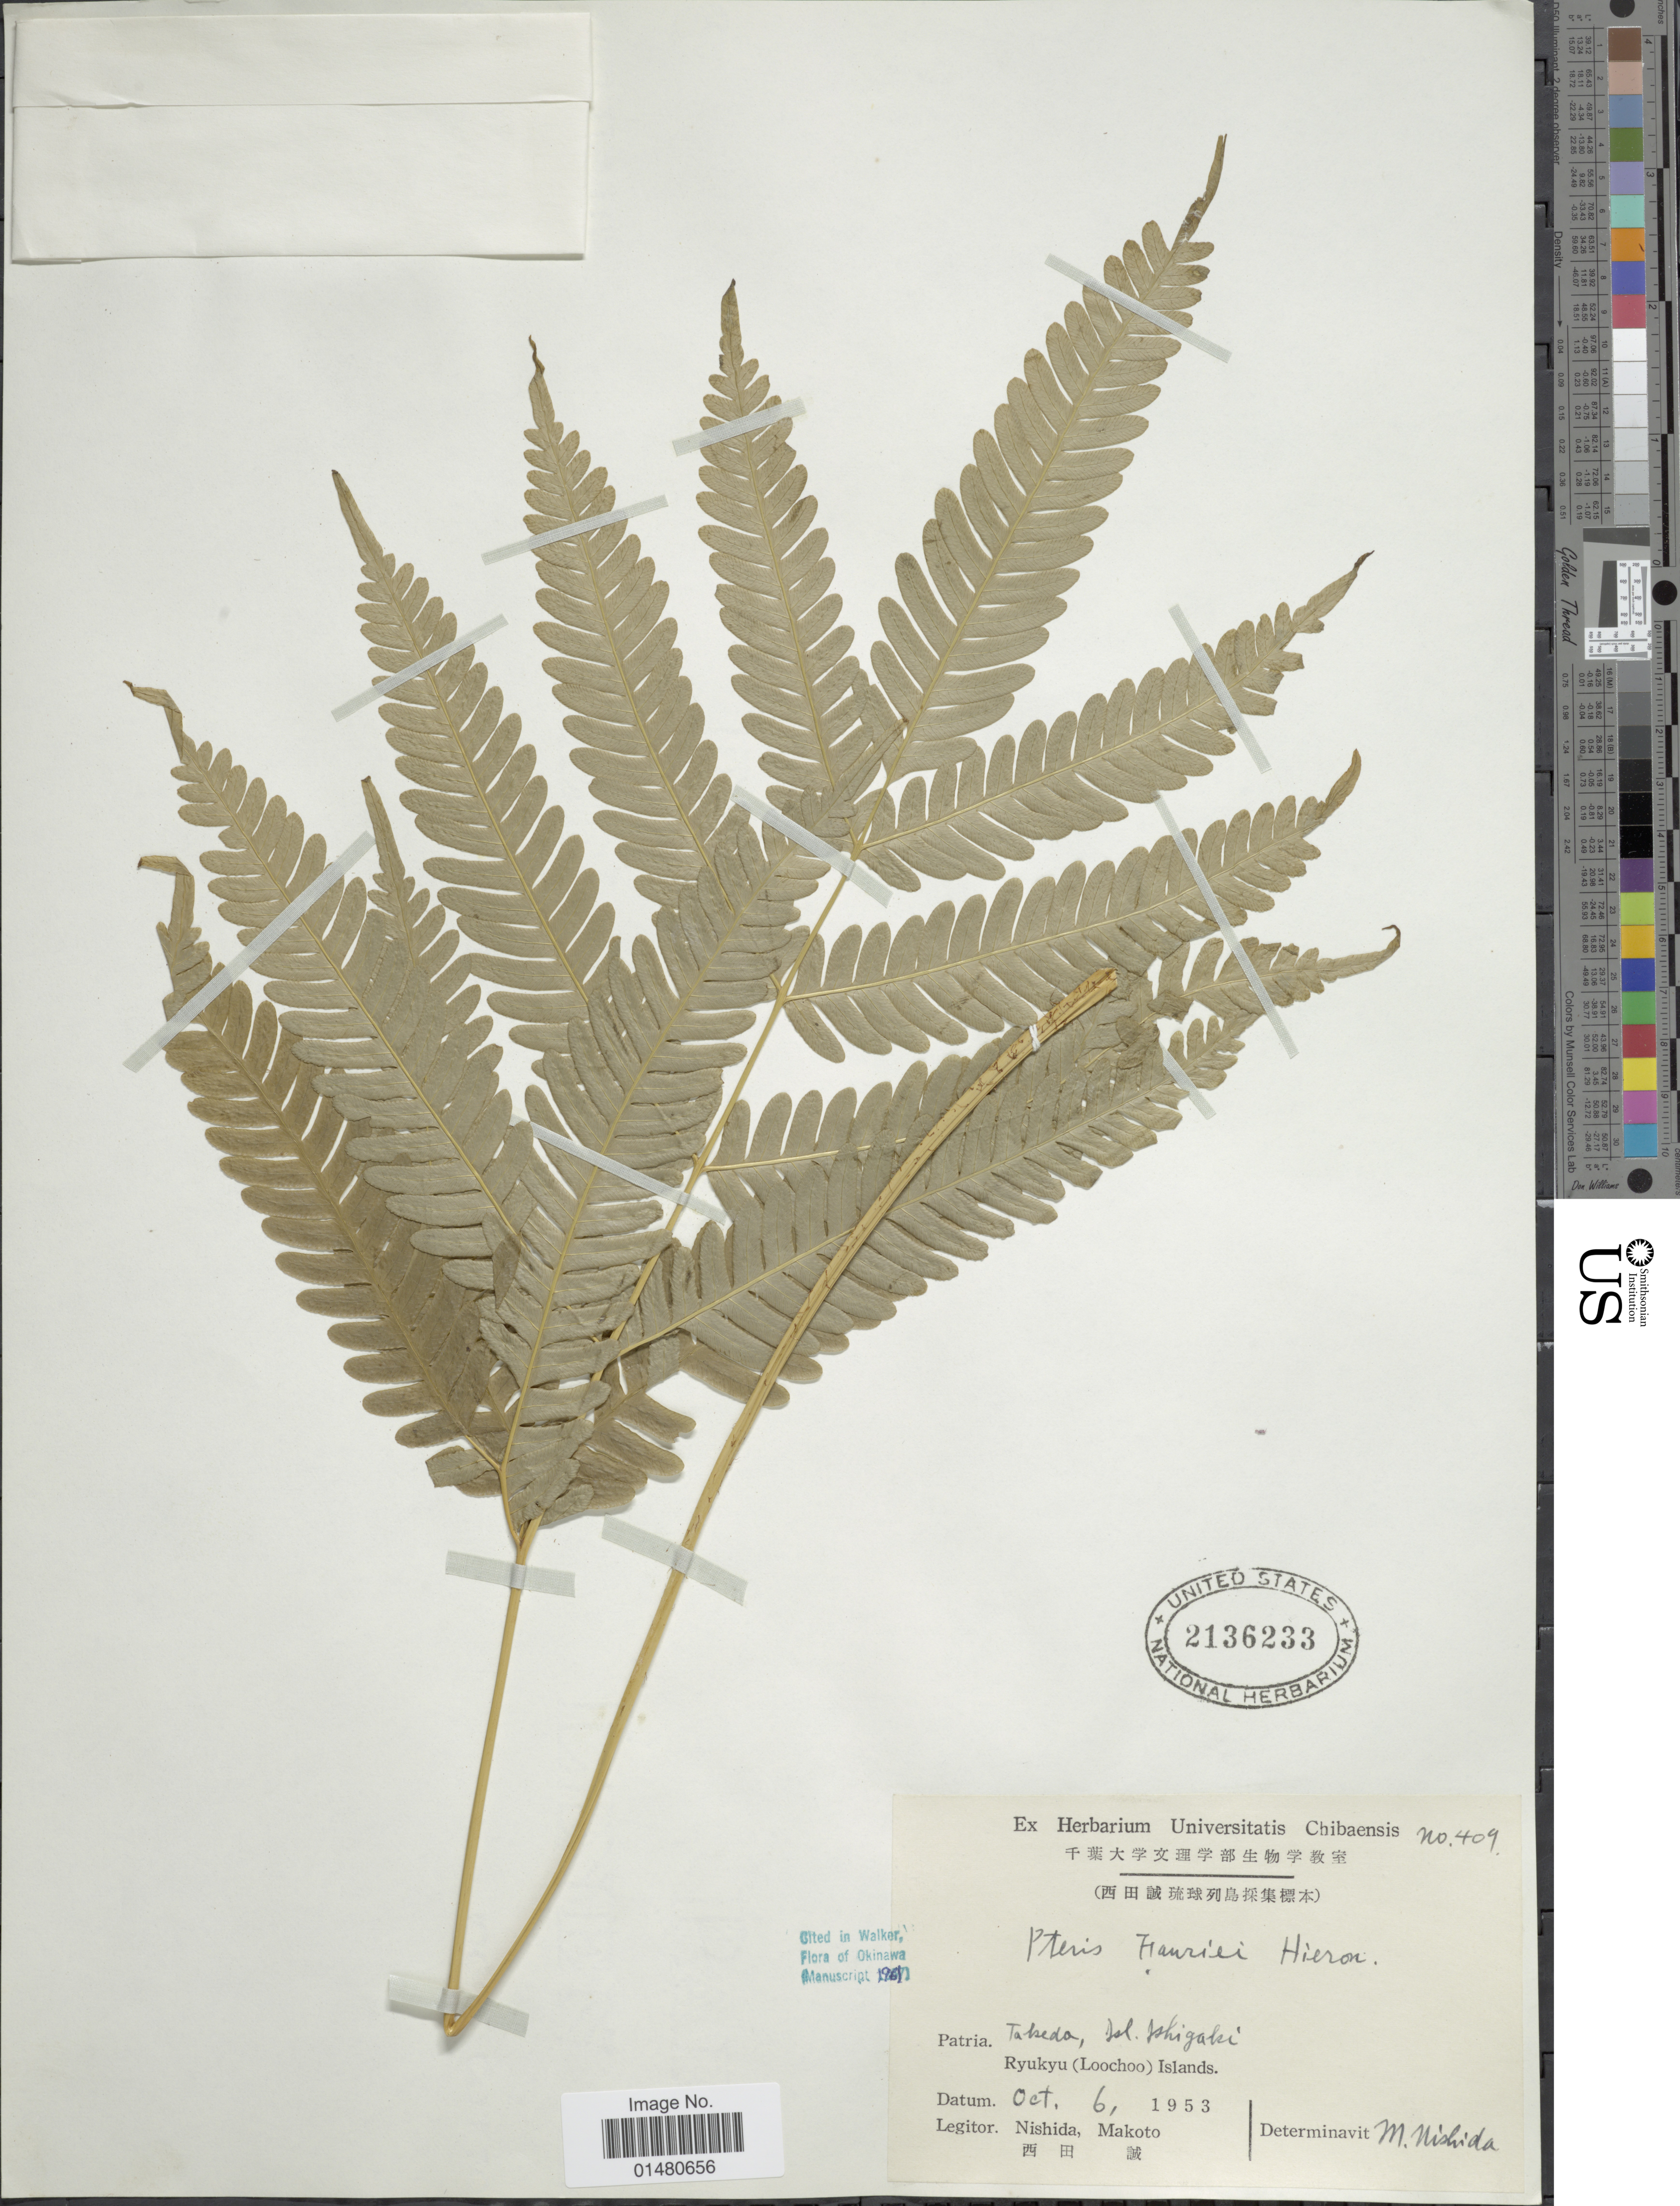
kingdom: Plantae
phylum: Tracheophyta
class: Polypodiopsida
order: Polypodiales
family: Pteridaceae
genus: Pteris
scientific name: Pteris fauriei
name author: Hieron.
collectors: N. Makoto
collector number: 409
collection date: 1953-10-06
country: Japan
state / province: Okinawa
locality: Takeda, Isl Ishigaki, Ryukyu (Loochoo) Islands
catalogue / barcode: US 2136233